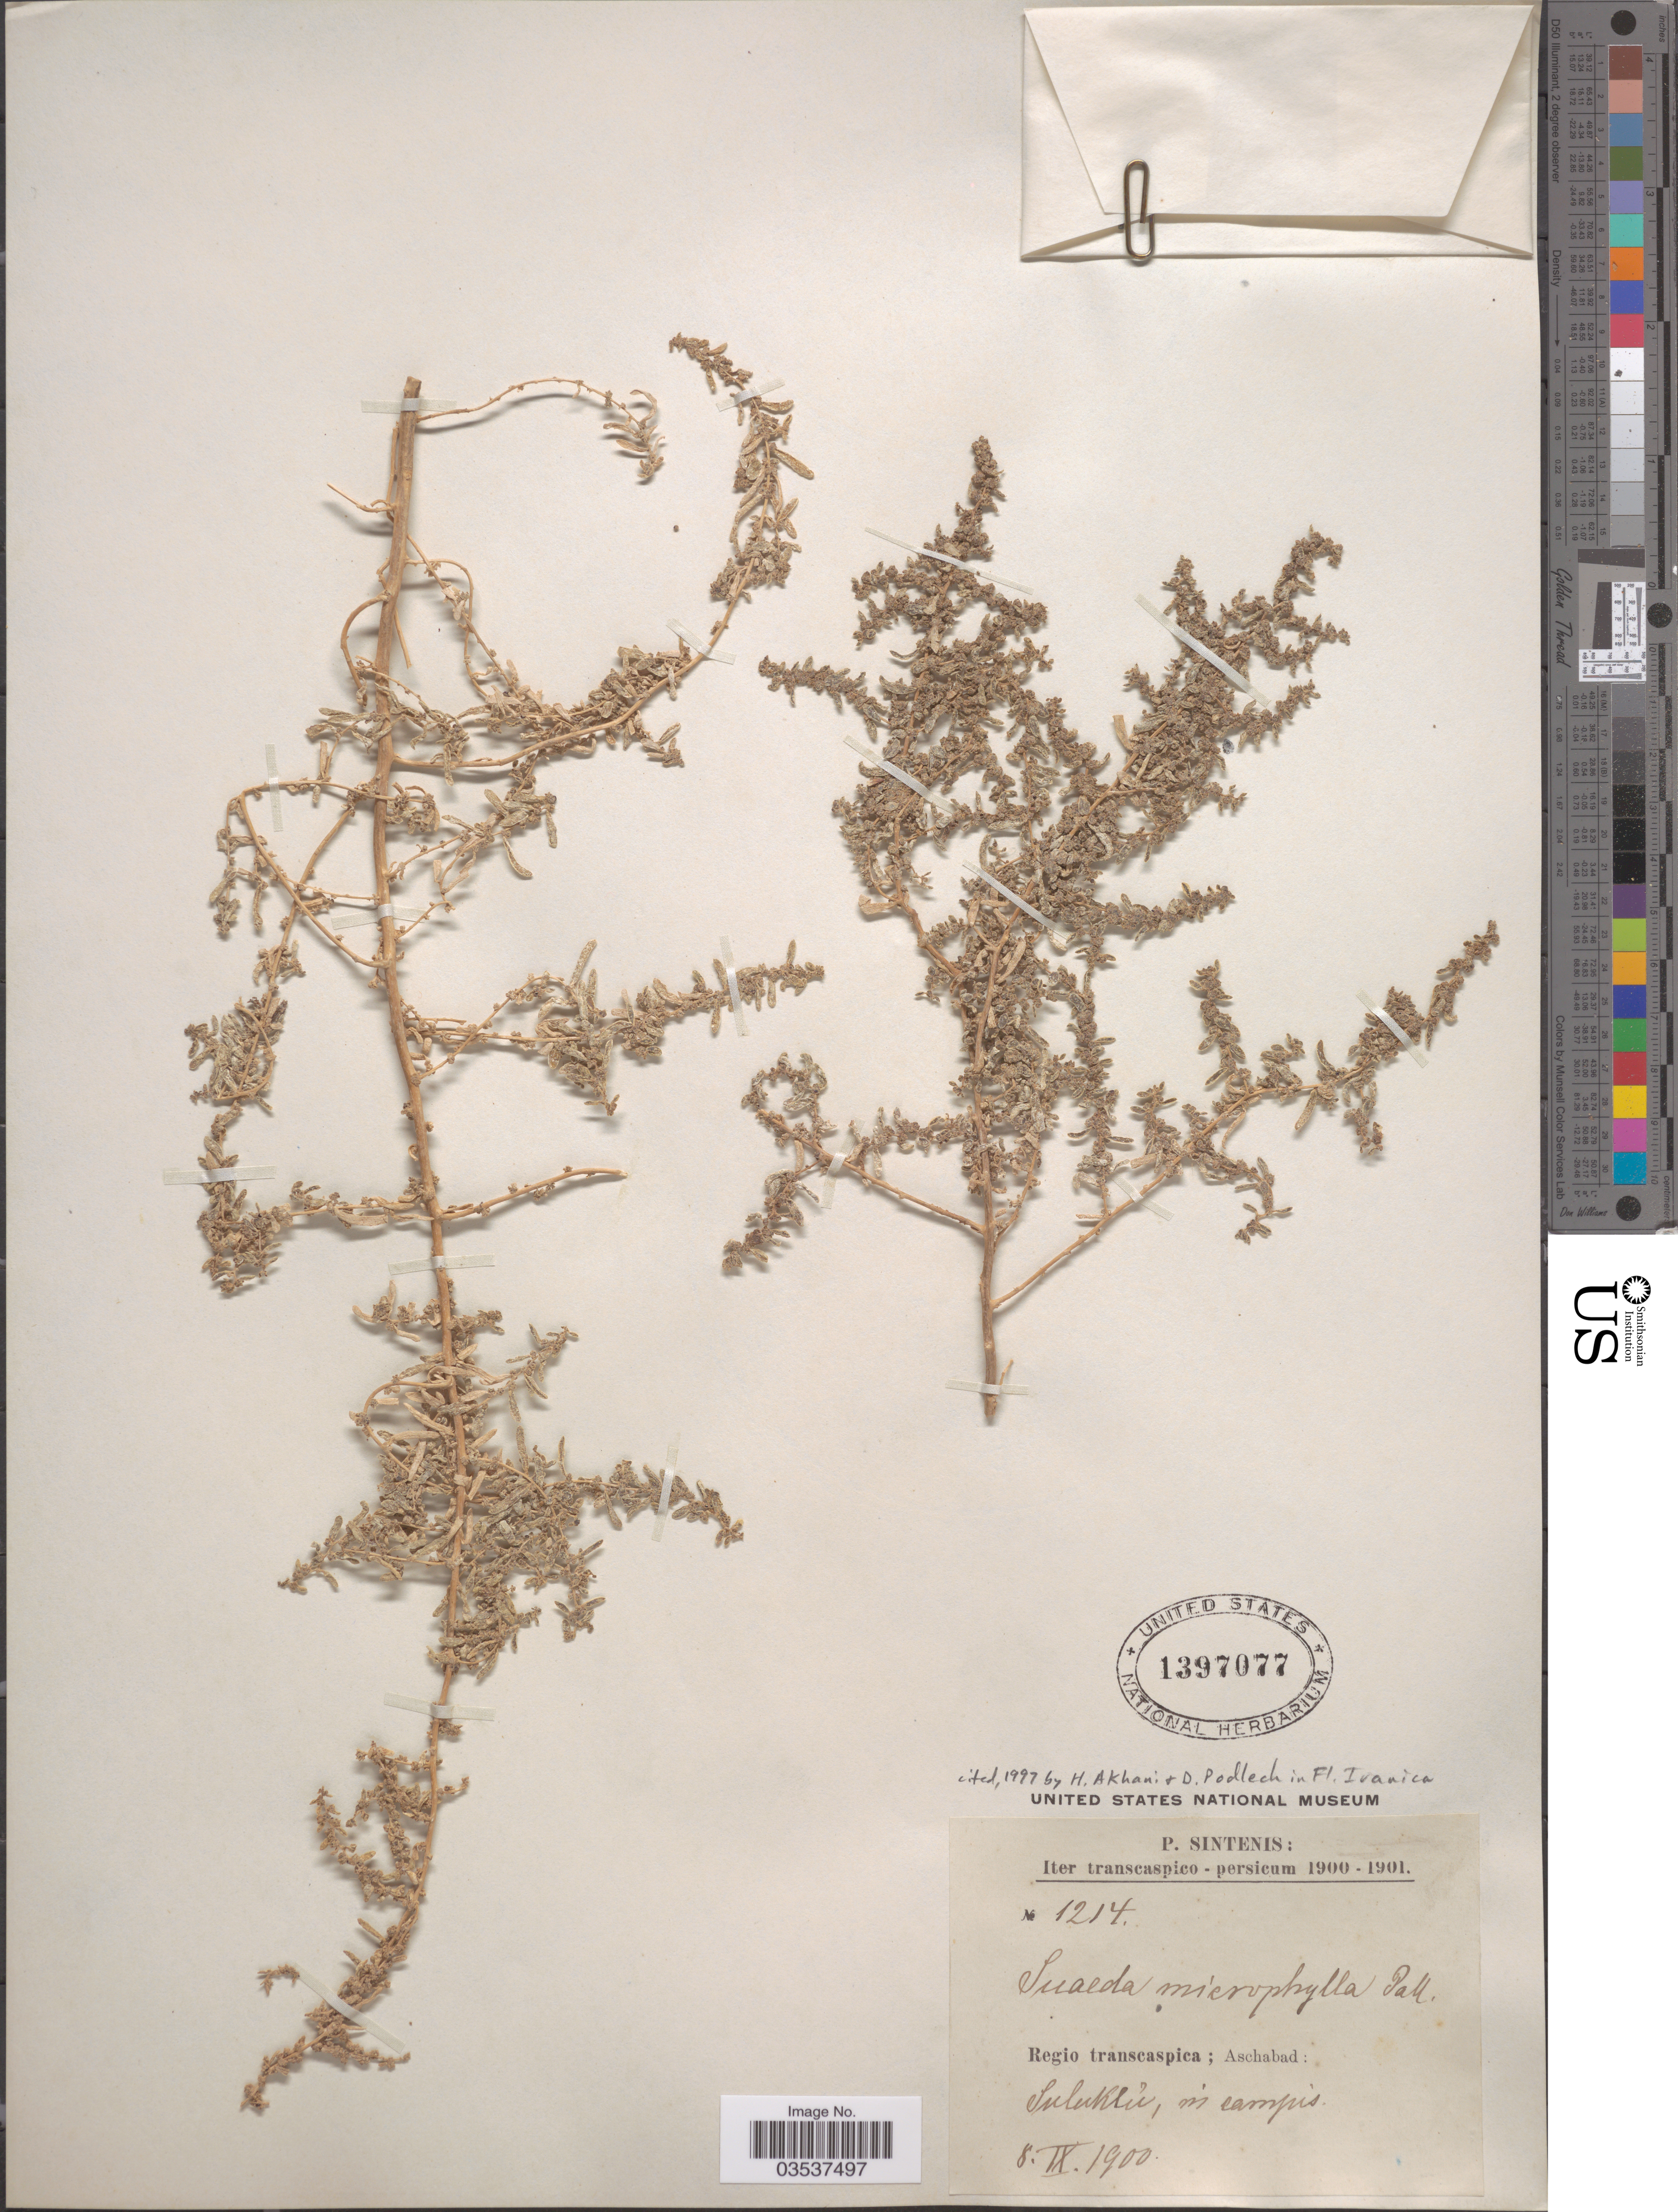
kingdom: Plantae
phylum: Tracheophyta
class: Magnoliopsida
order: Caryophyllales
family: Amaranthaceae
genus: Suaeda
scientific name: Suaeda microphylla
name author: Pall.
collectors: P. Sintenis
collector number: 1214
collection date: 1900-09-08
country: Turkmenistan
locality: Iter transcaspico-persicum. Regio transcaspica; Aschabad: Suluklú, in campis.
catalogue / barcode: US 1397077